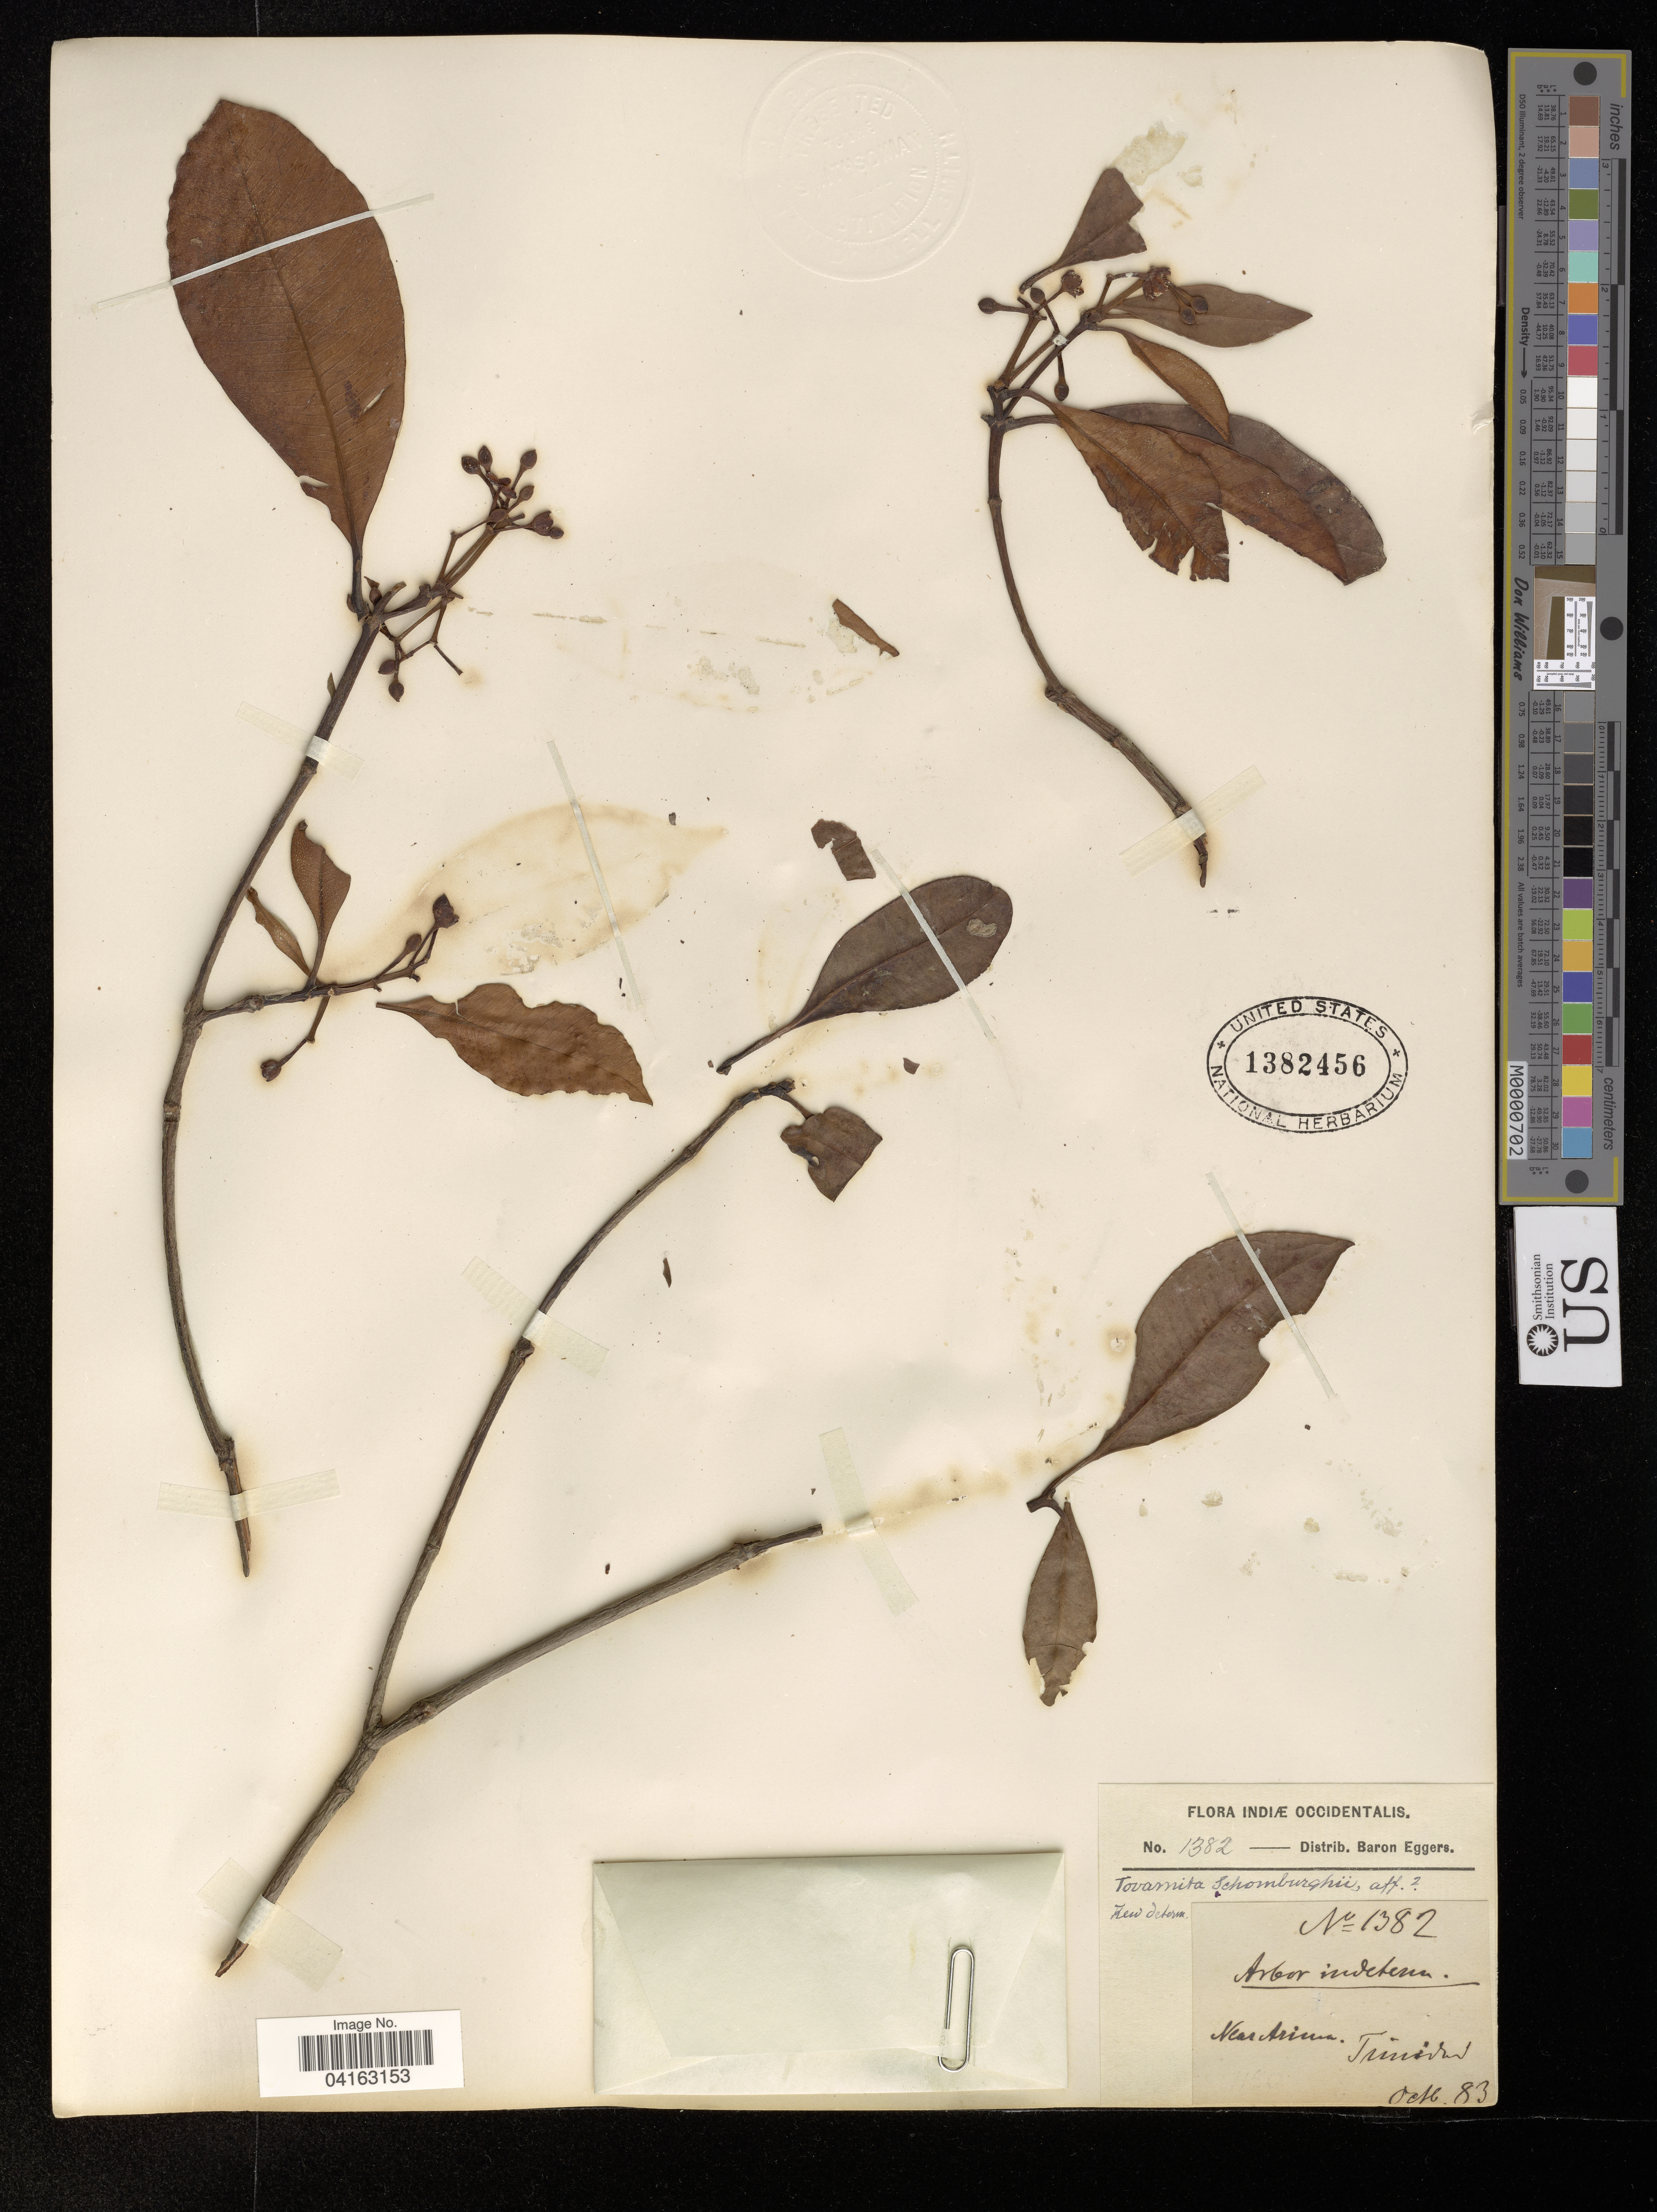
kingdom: Plantae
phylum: Tracheophyta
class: Magnoliopsida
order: Malpighiales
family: Clusiaceae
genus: Tovomita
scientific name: Tovomita schomburgkii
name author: Planch. & Triana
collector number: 1382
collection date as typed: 83 OCT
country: India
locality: India OCCIDENTALIS.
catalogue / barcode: US 1382456